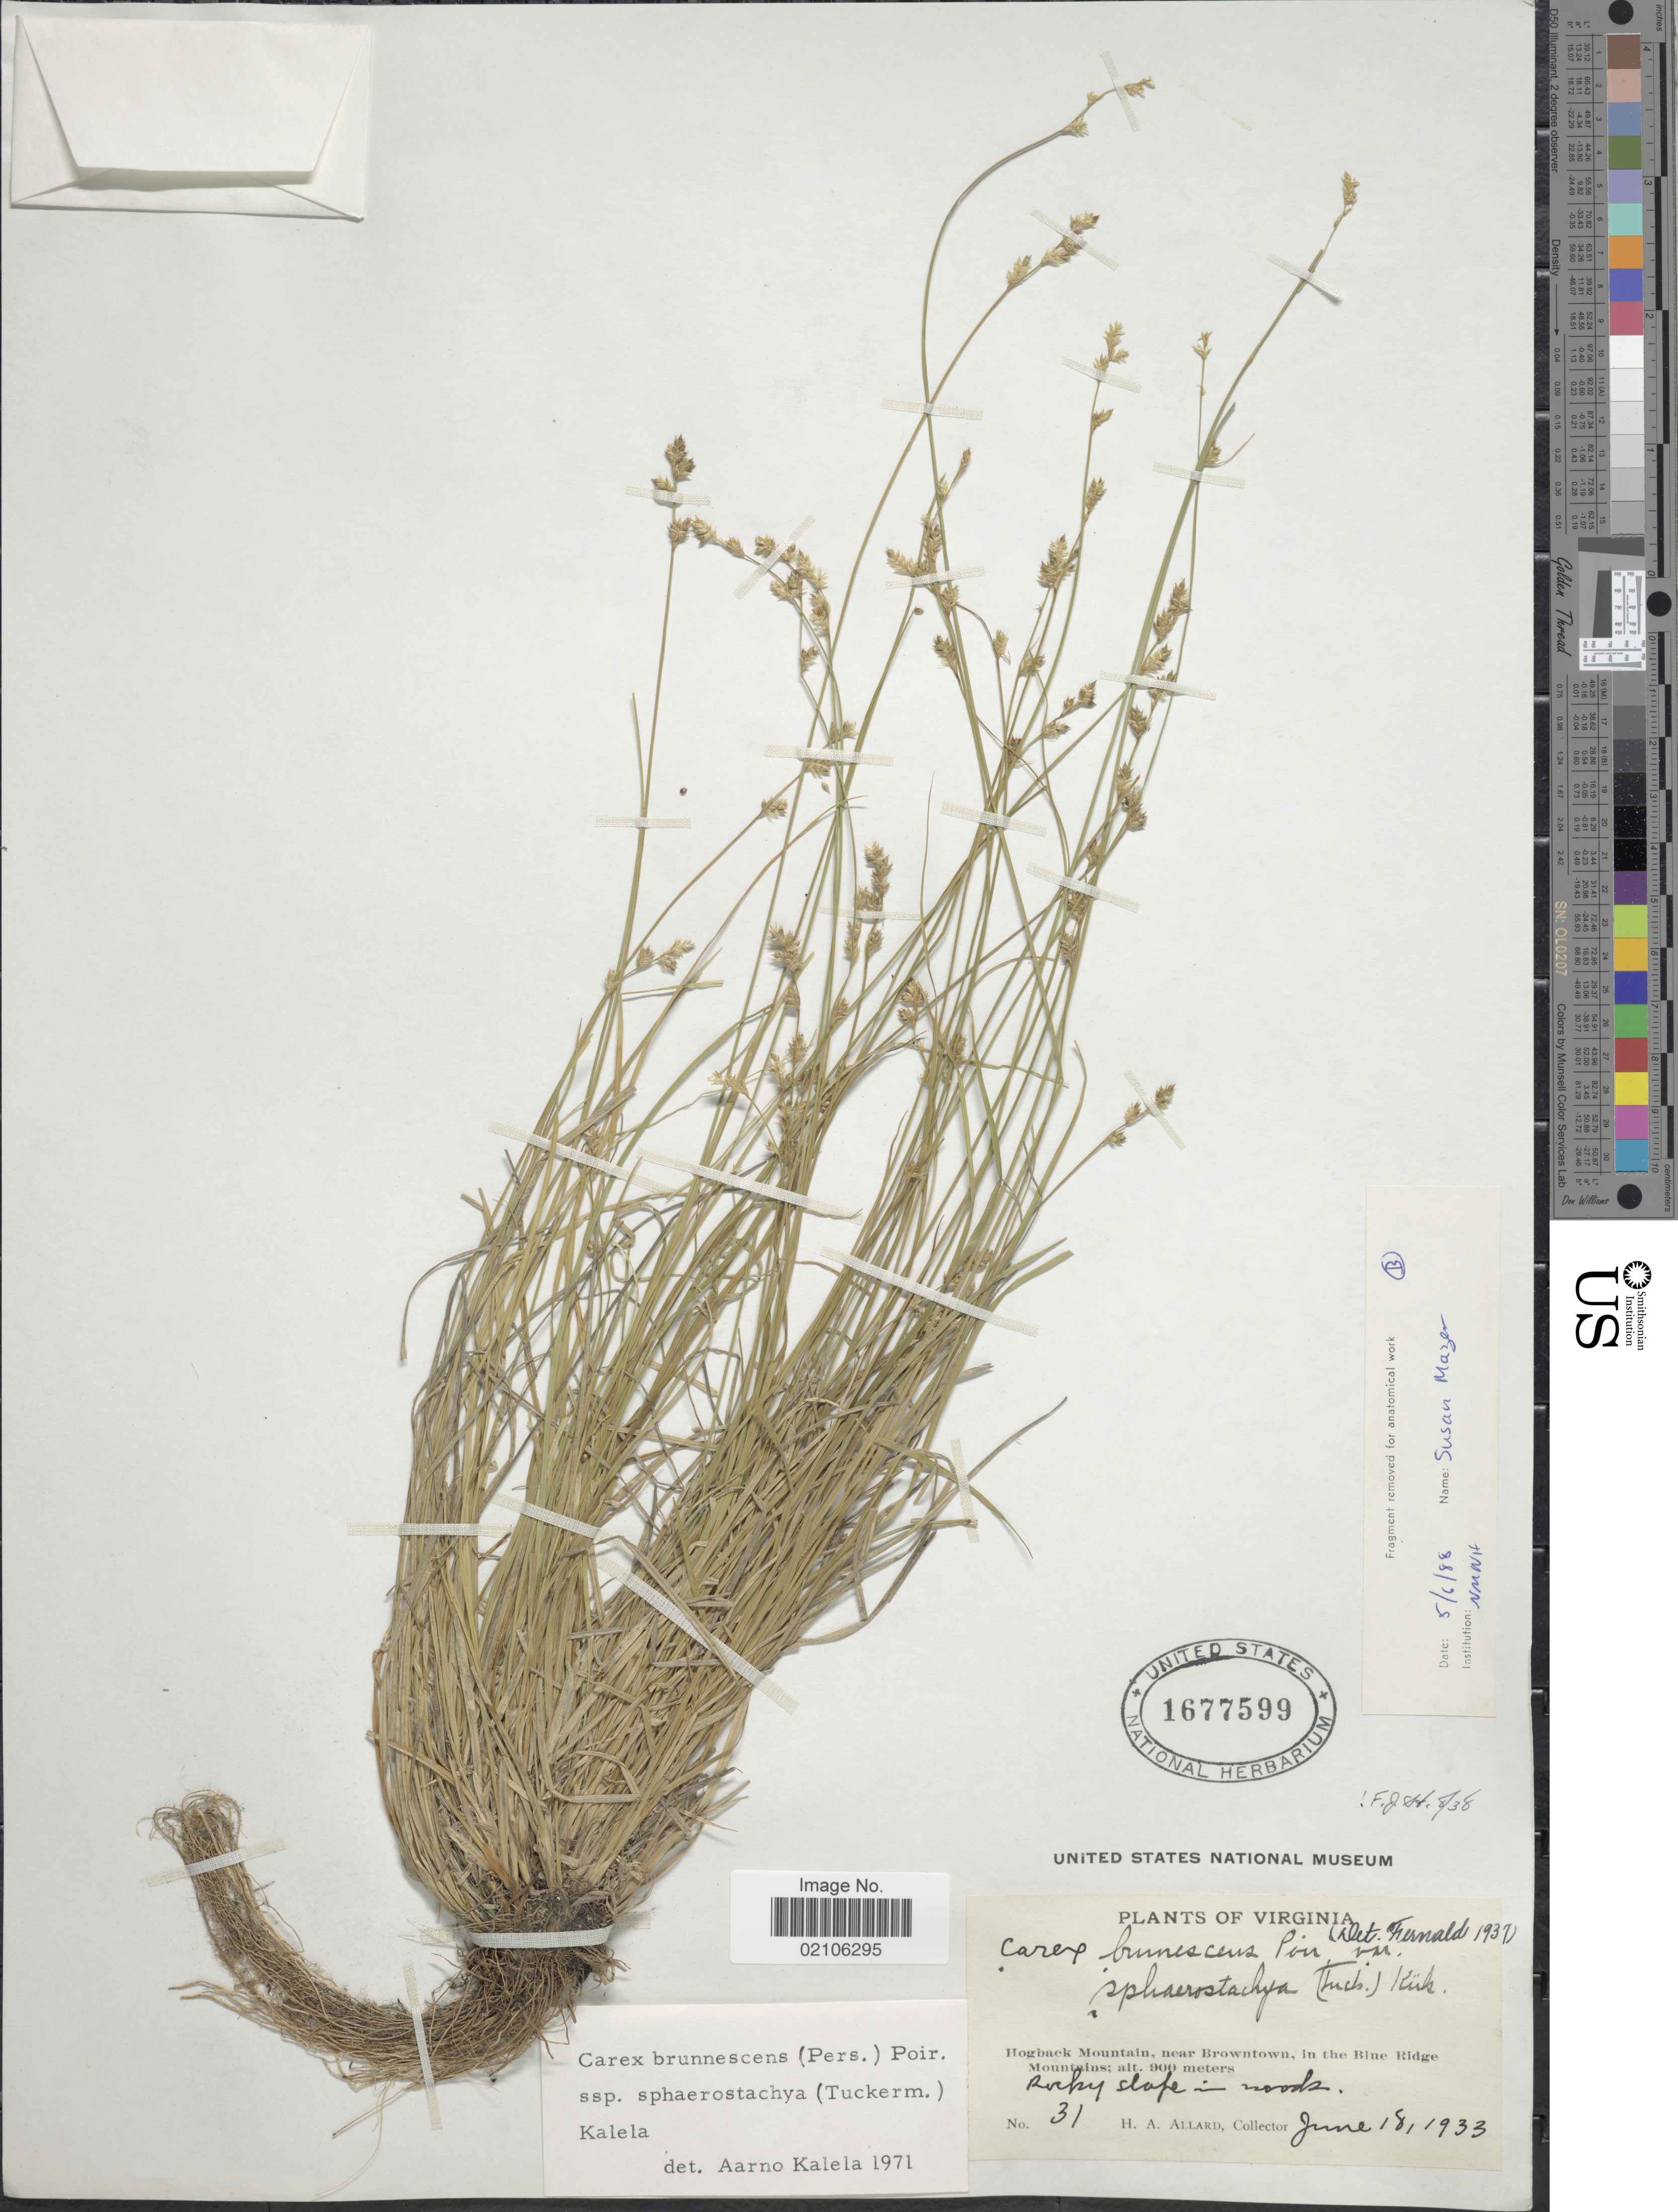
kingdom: Plantae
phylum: Tracheophyta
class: Liliopsida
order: Poales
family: Cyperaceae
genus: Carex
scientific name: Carex brunnescens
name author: (Pers.) Poir.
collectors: H. A. Allard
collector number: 31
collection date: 1933-06-18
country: United States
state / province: Virginia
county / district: Warren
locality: Hogback Mountain, near Browntown, in the Bine Ridge Mountains, rocky slope in woods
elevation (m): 900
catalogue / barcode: US 1677599